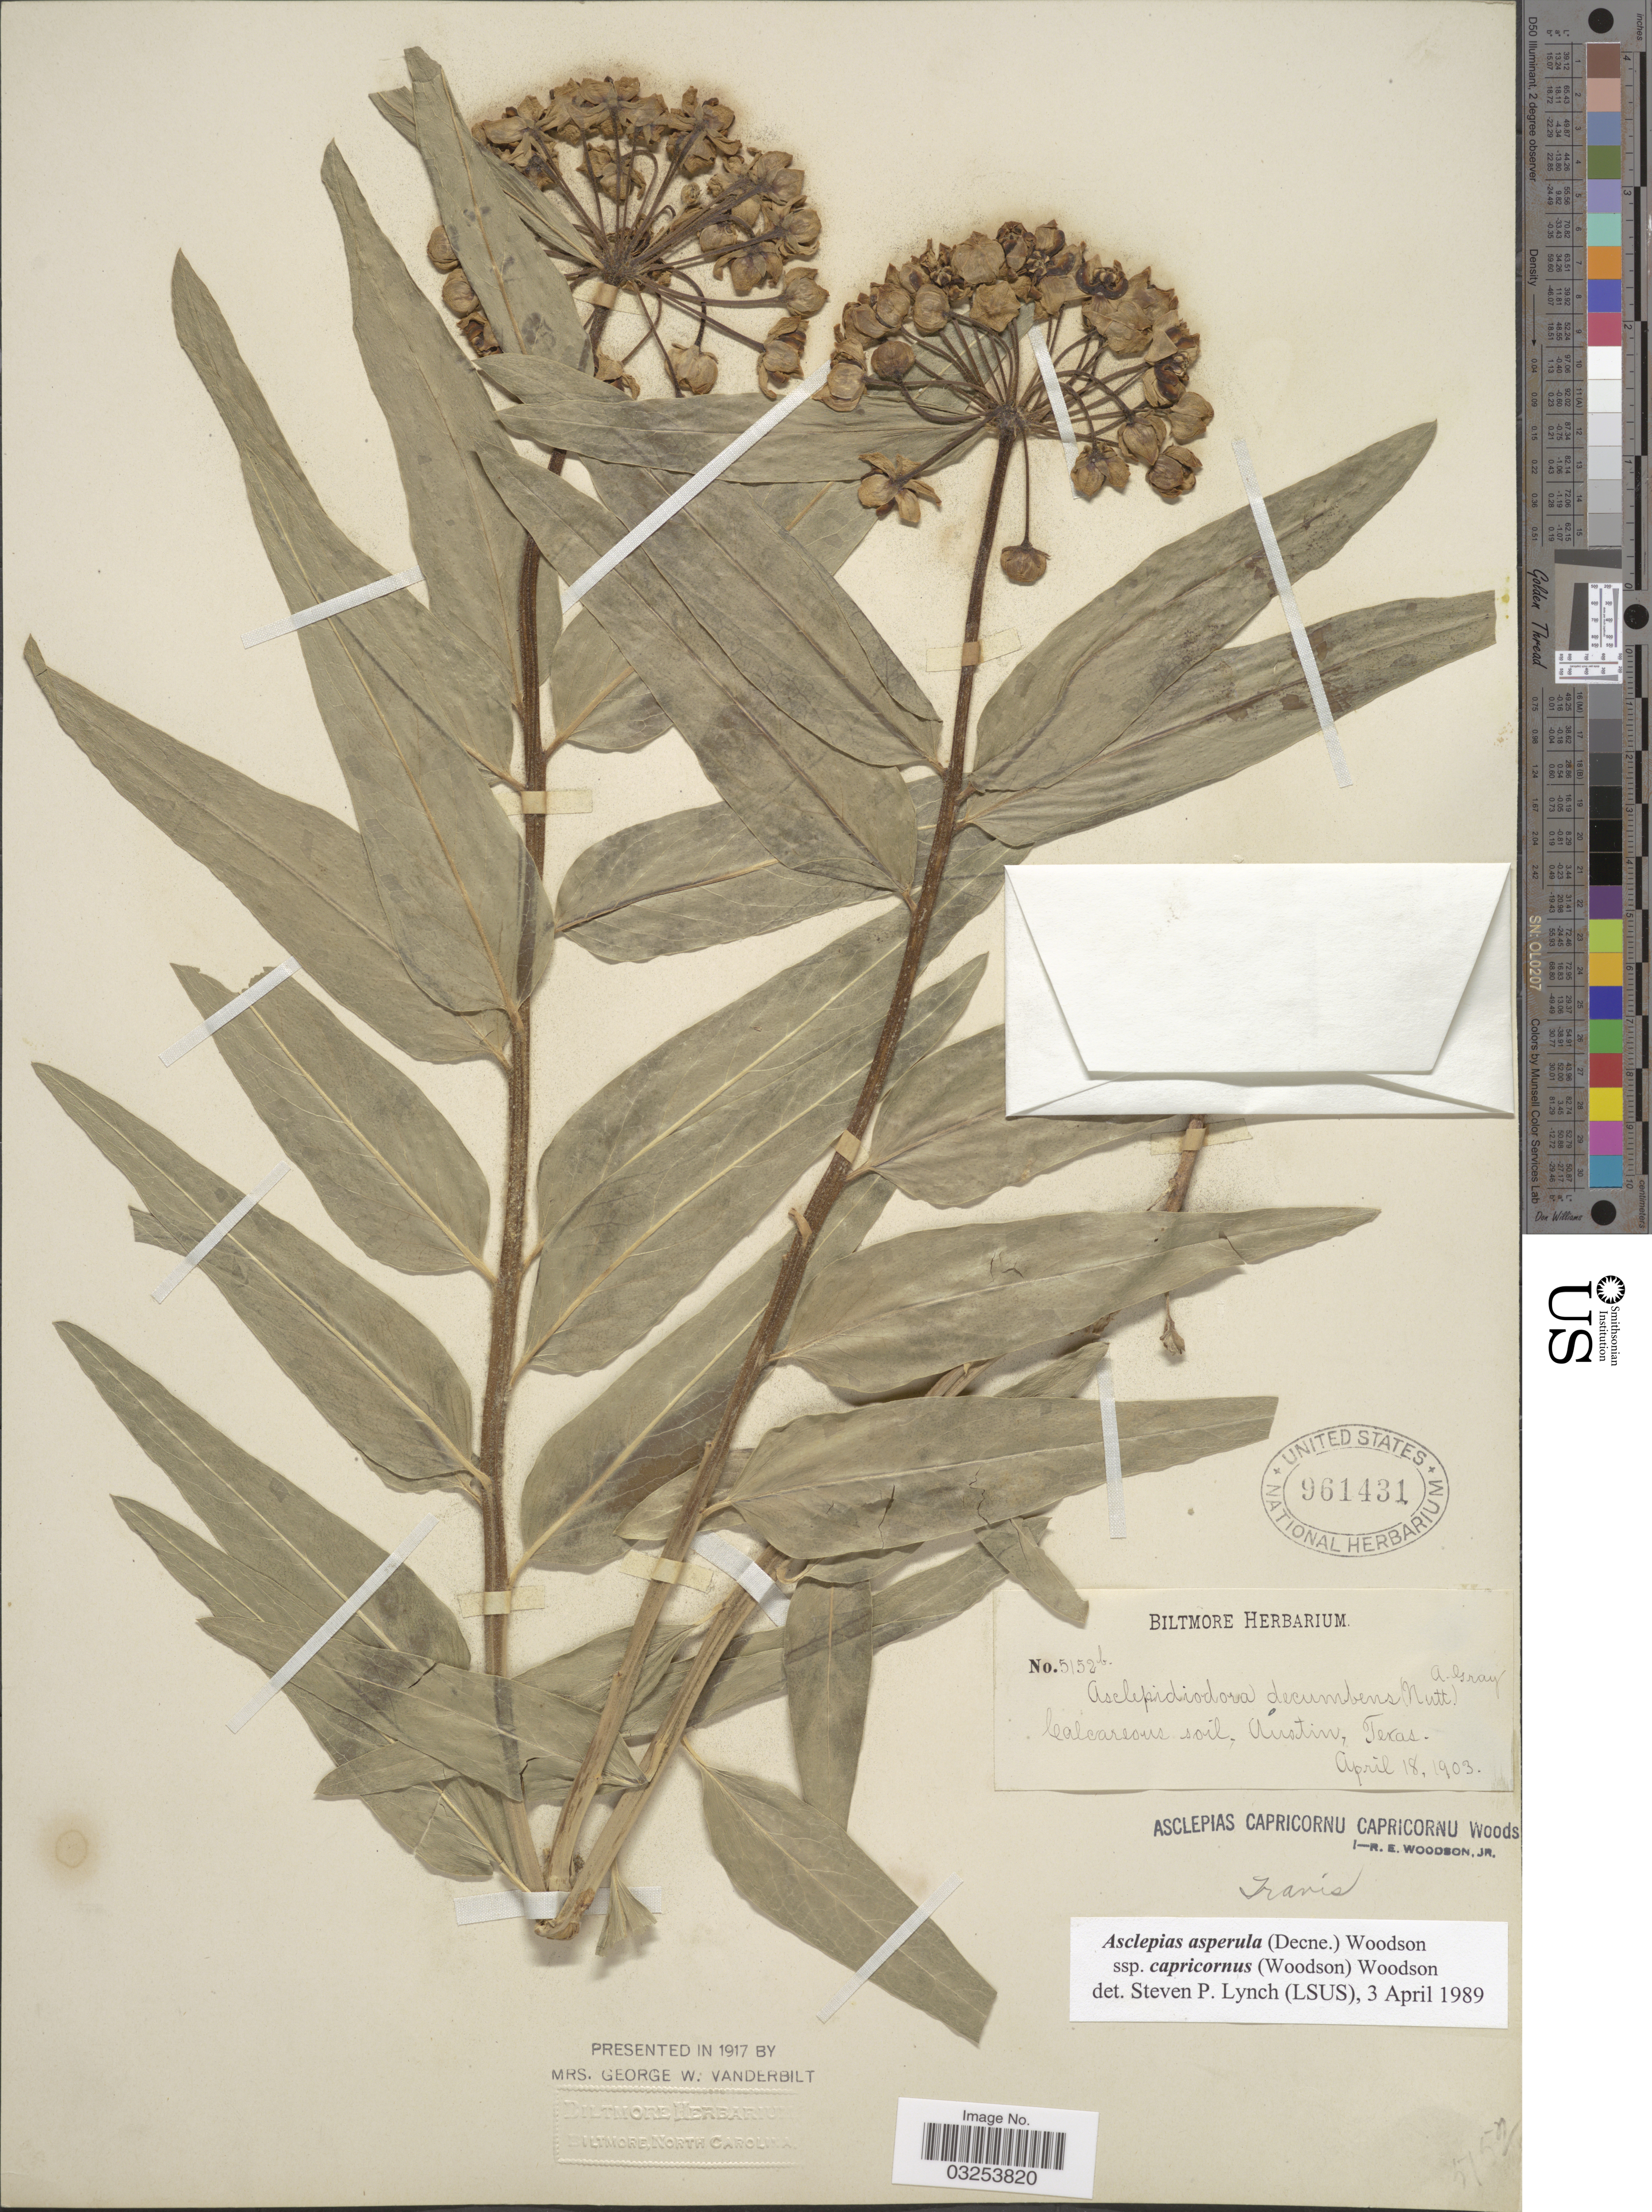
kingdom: Plantae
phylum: Tracheophyta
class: Magnoliopsida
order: Gentianales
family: Apocynaceae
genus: Asclepias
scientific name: Asclepias asperula subsp. capricornus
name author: Woodson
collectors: ex herb. Biltmore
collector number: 5152b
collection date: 1903-04-18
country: United States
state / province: Texas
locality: Austin.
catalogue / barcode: US 961431